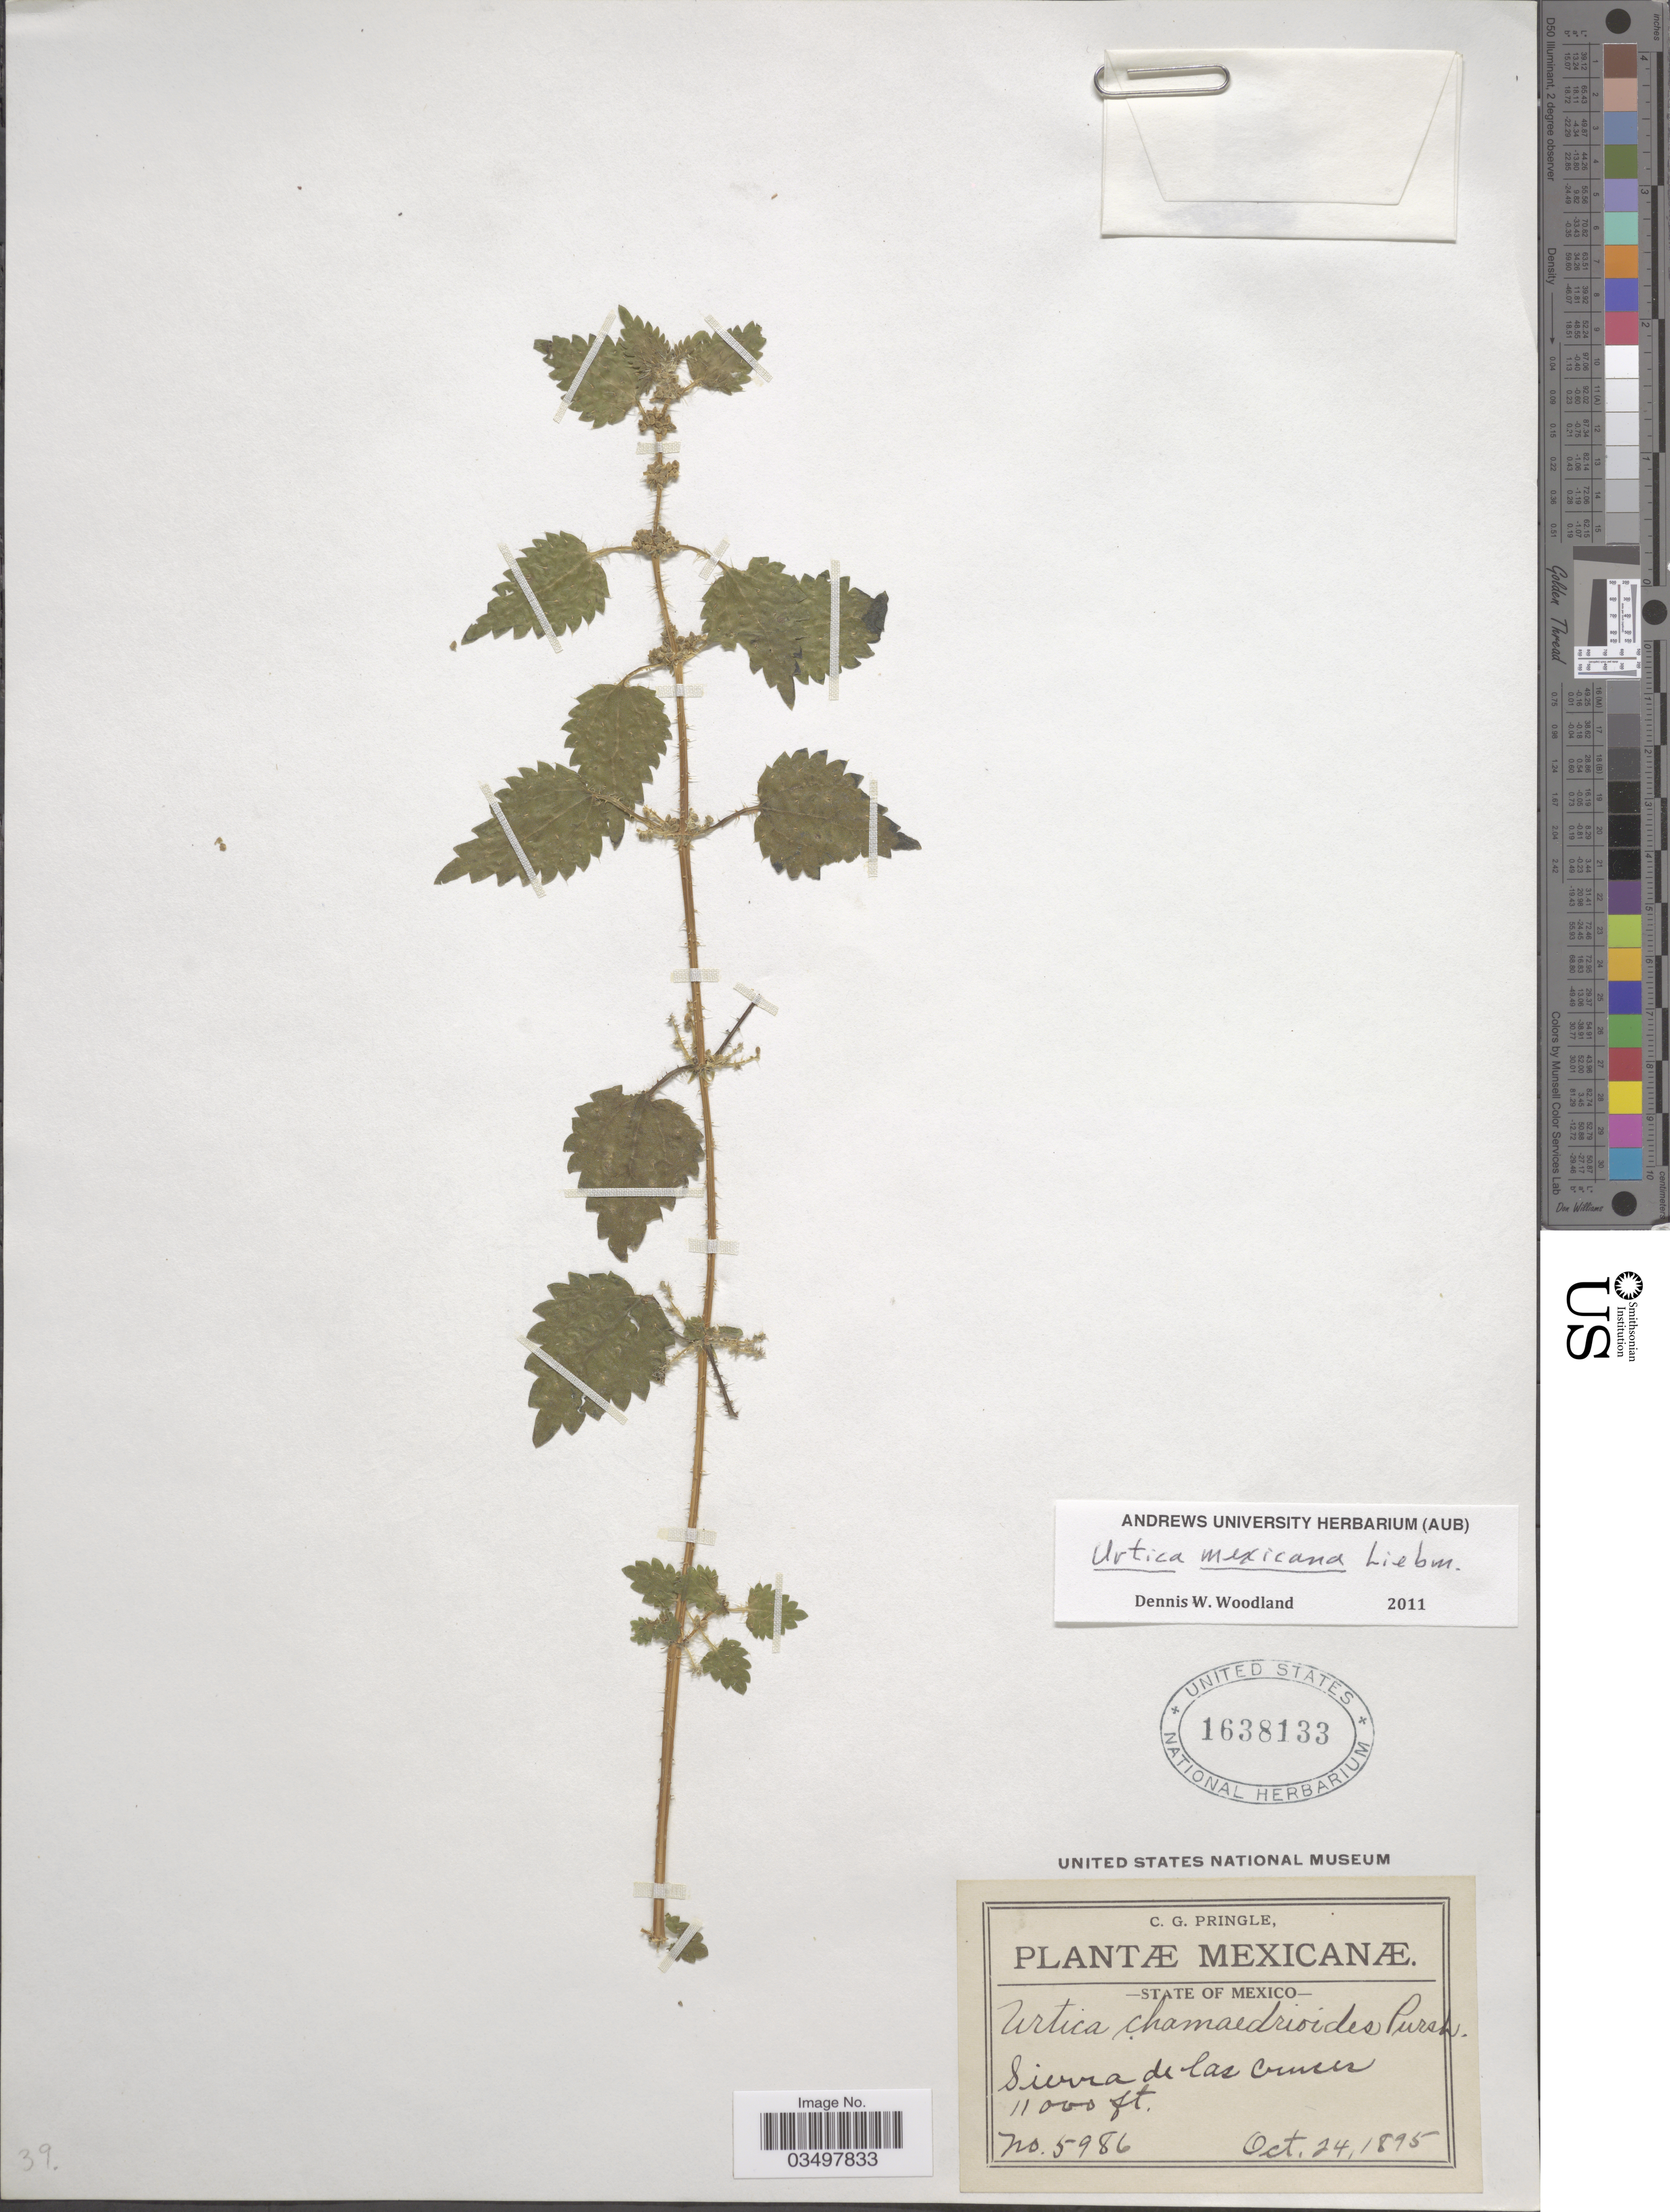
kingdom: Plantae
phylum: Tracheophyta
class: Magnoliopsida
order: Rosales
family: Urticaceae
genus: Urtica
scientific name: Urtica mexicana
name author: Liebm.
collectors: C. G. Pringle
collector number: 5986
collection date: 1895-10-24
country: Mexico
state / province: México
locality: Sierra de las Cruces.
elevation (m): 3353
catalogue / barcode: US 1638133